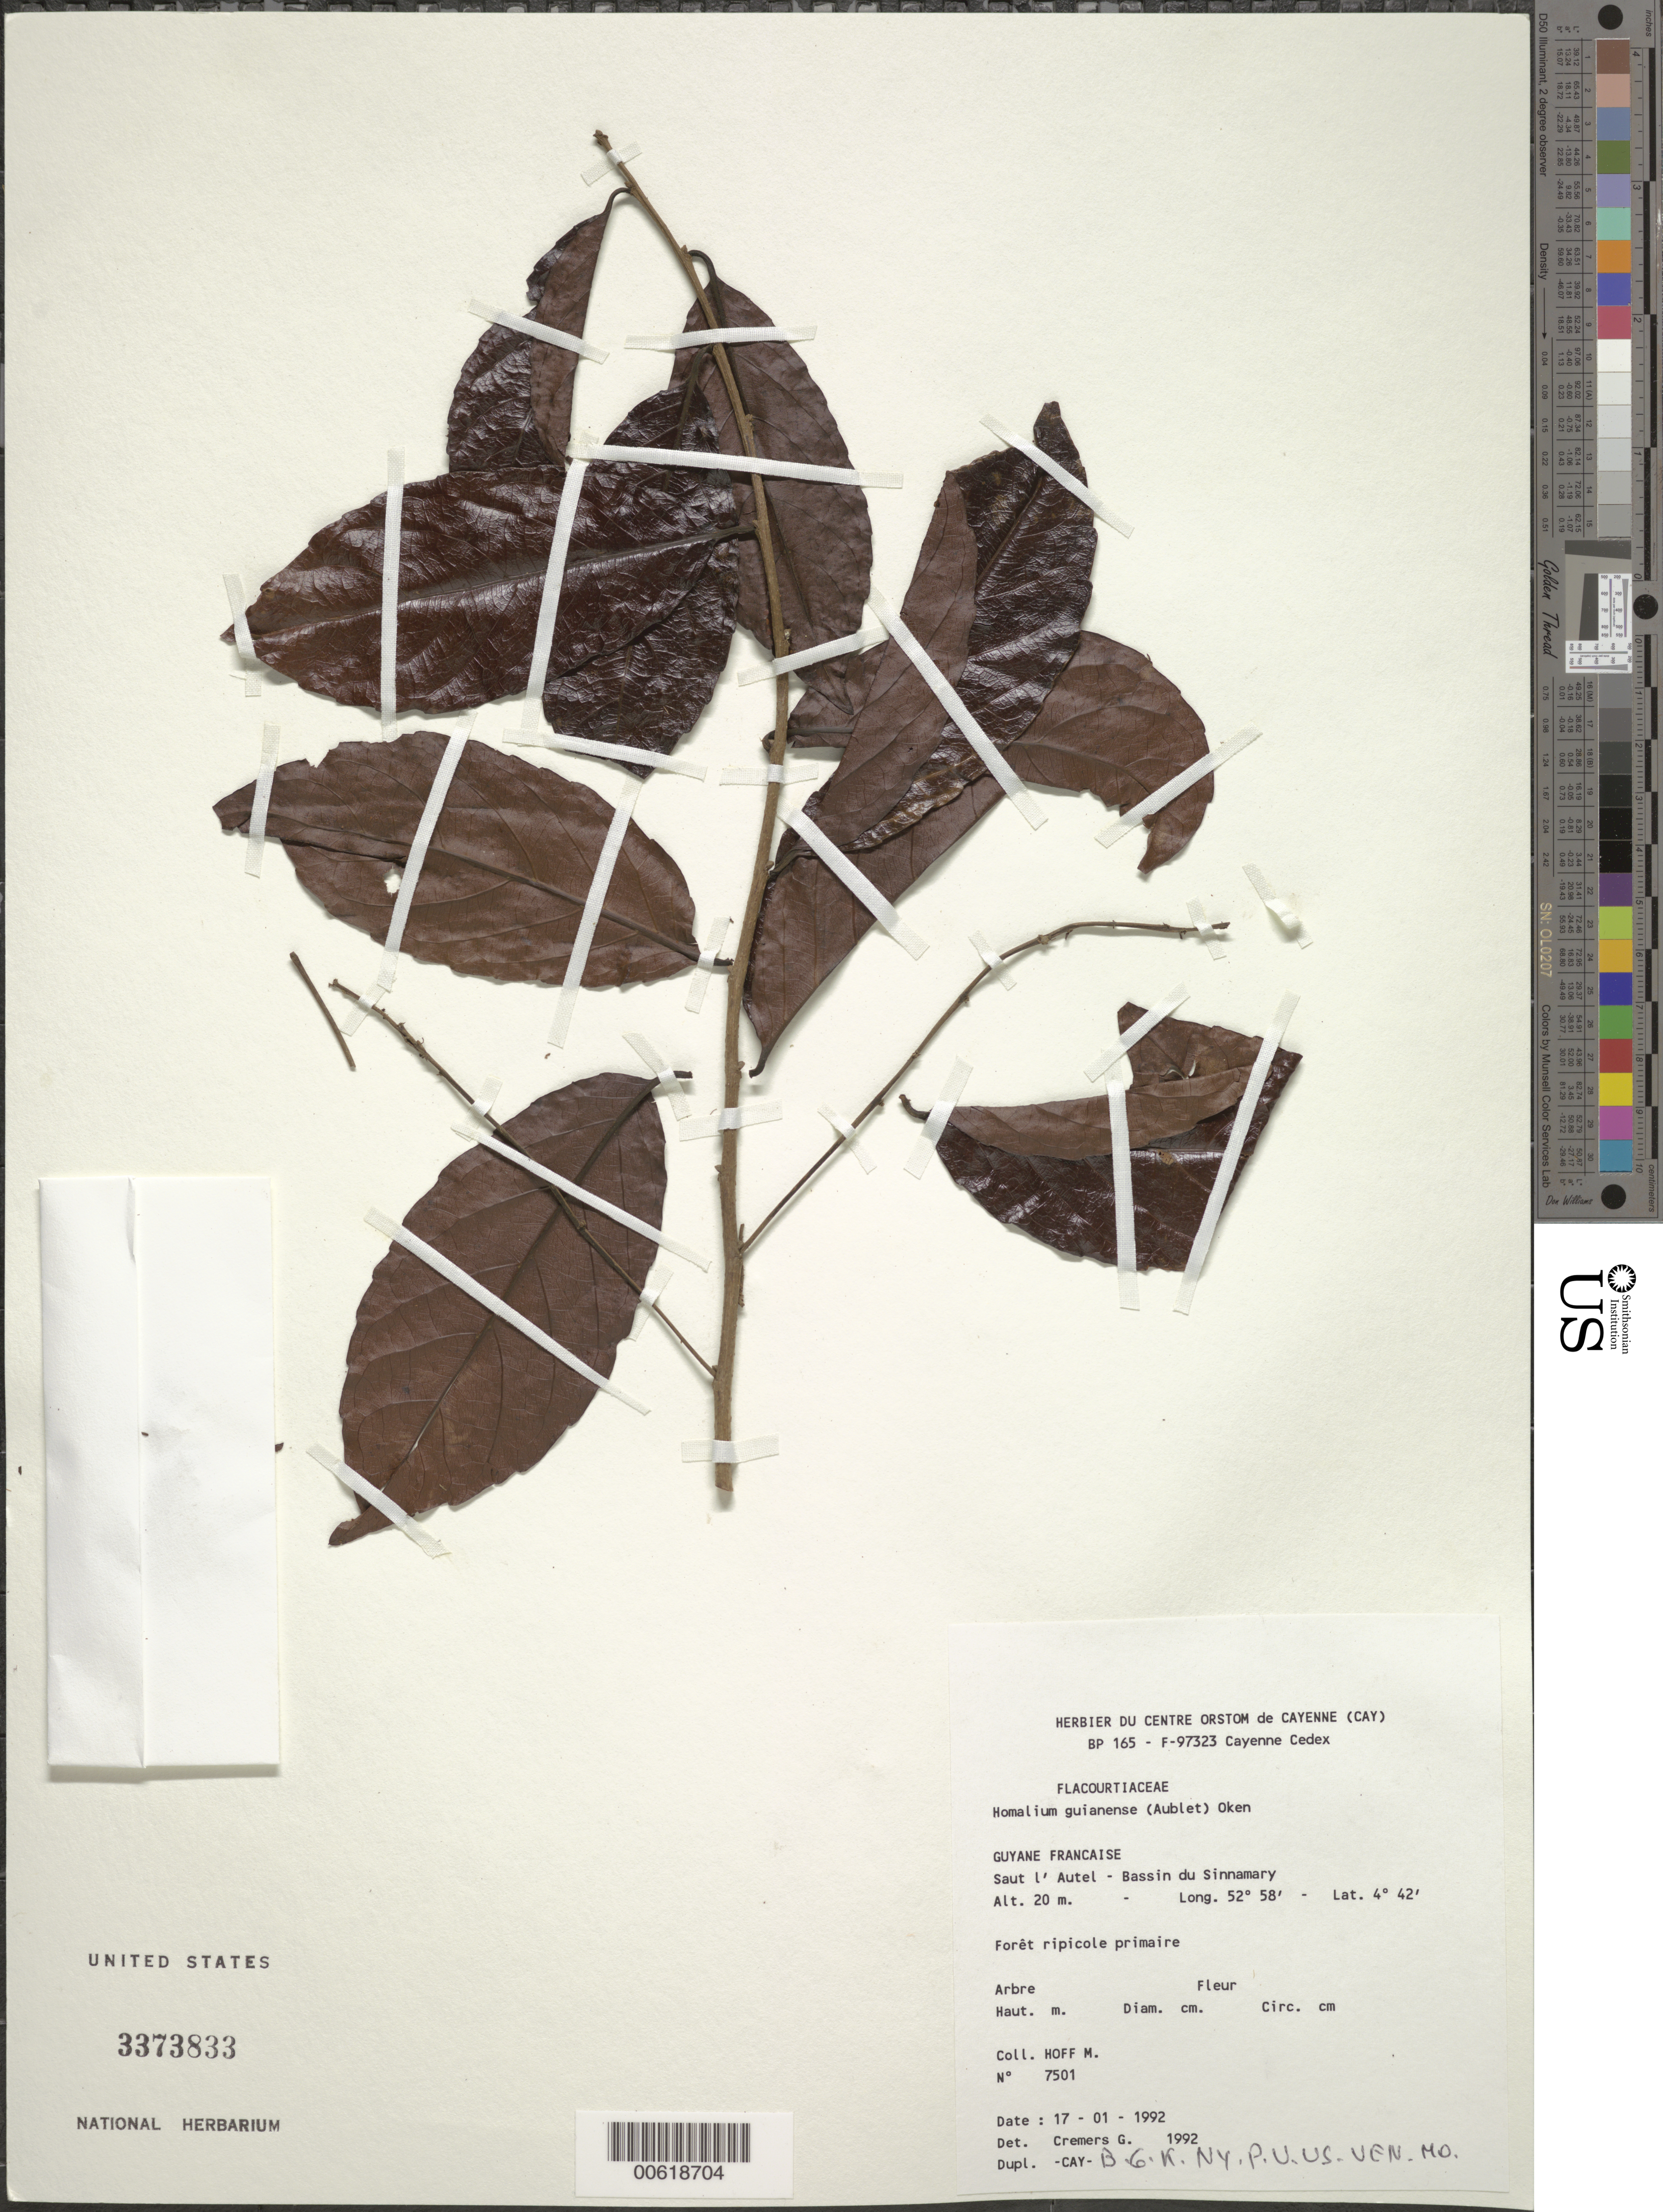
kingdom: Plantae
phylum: Tracheophyta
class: Magnoliopsida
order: Malpighiales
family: Salicaceae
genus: Homalium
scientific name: Homalium guianense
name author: (Aubl.) Oken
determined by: Cremers, Georges A.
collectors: M. Hoff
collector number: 7501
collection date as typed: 17-Jan-92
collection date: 1992-01-17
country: French Guiana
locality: Saut l'Autel, Bassin du Sinnamary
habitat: Primary riparian forest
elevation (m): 20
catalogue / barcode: US 3373833